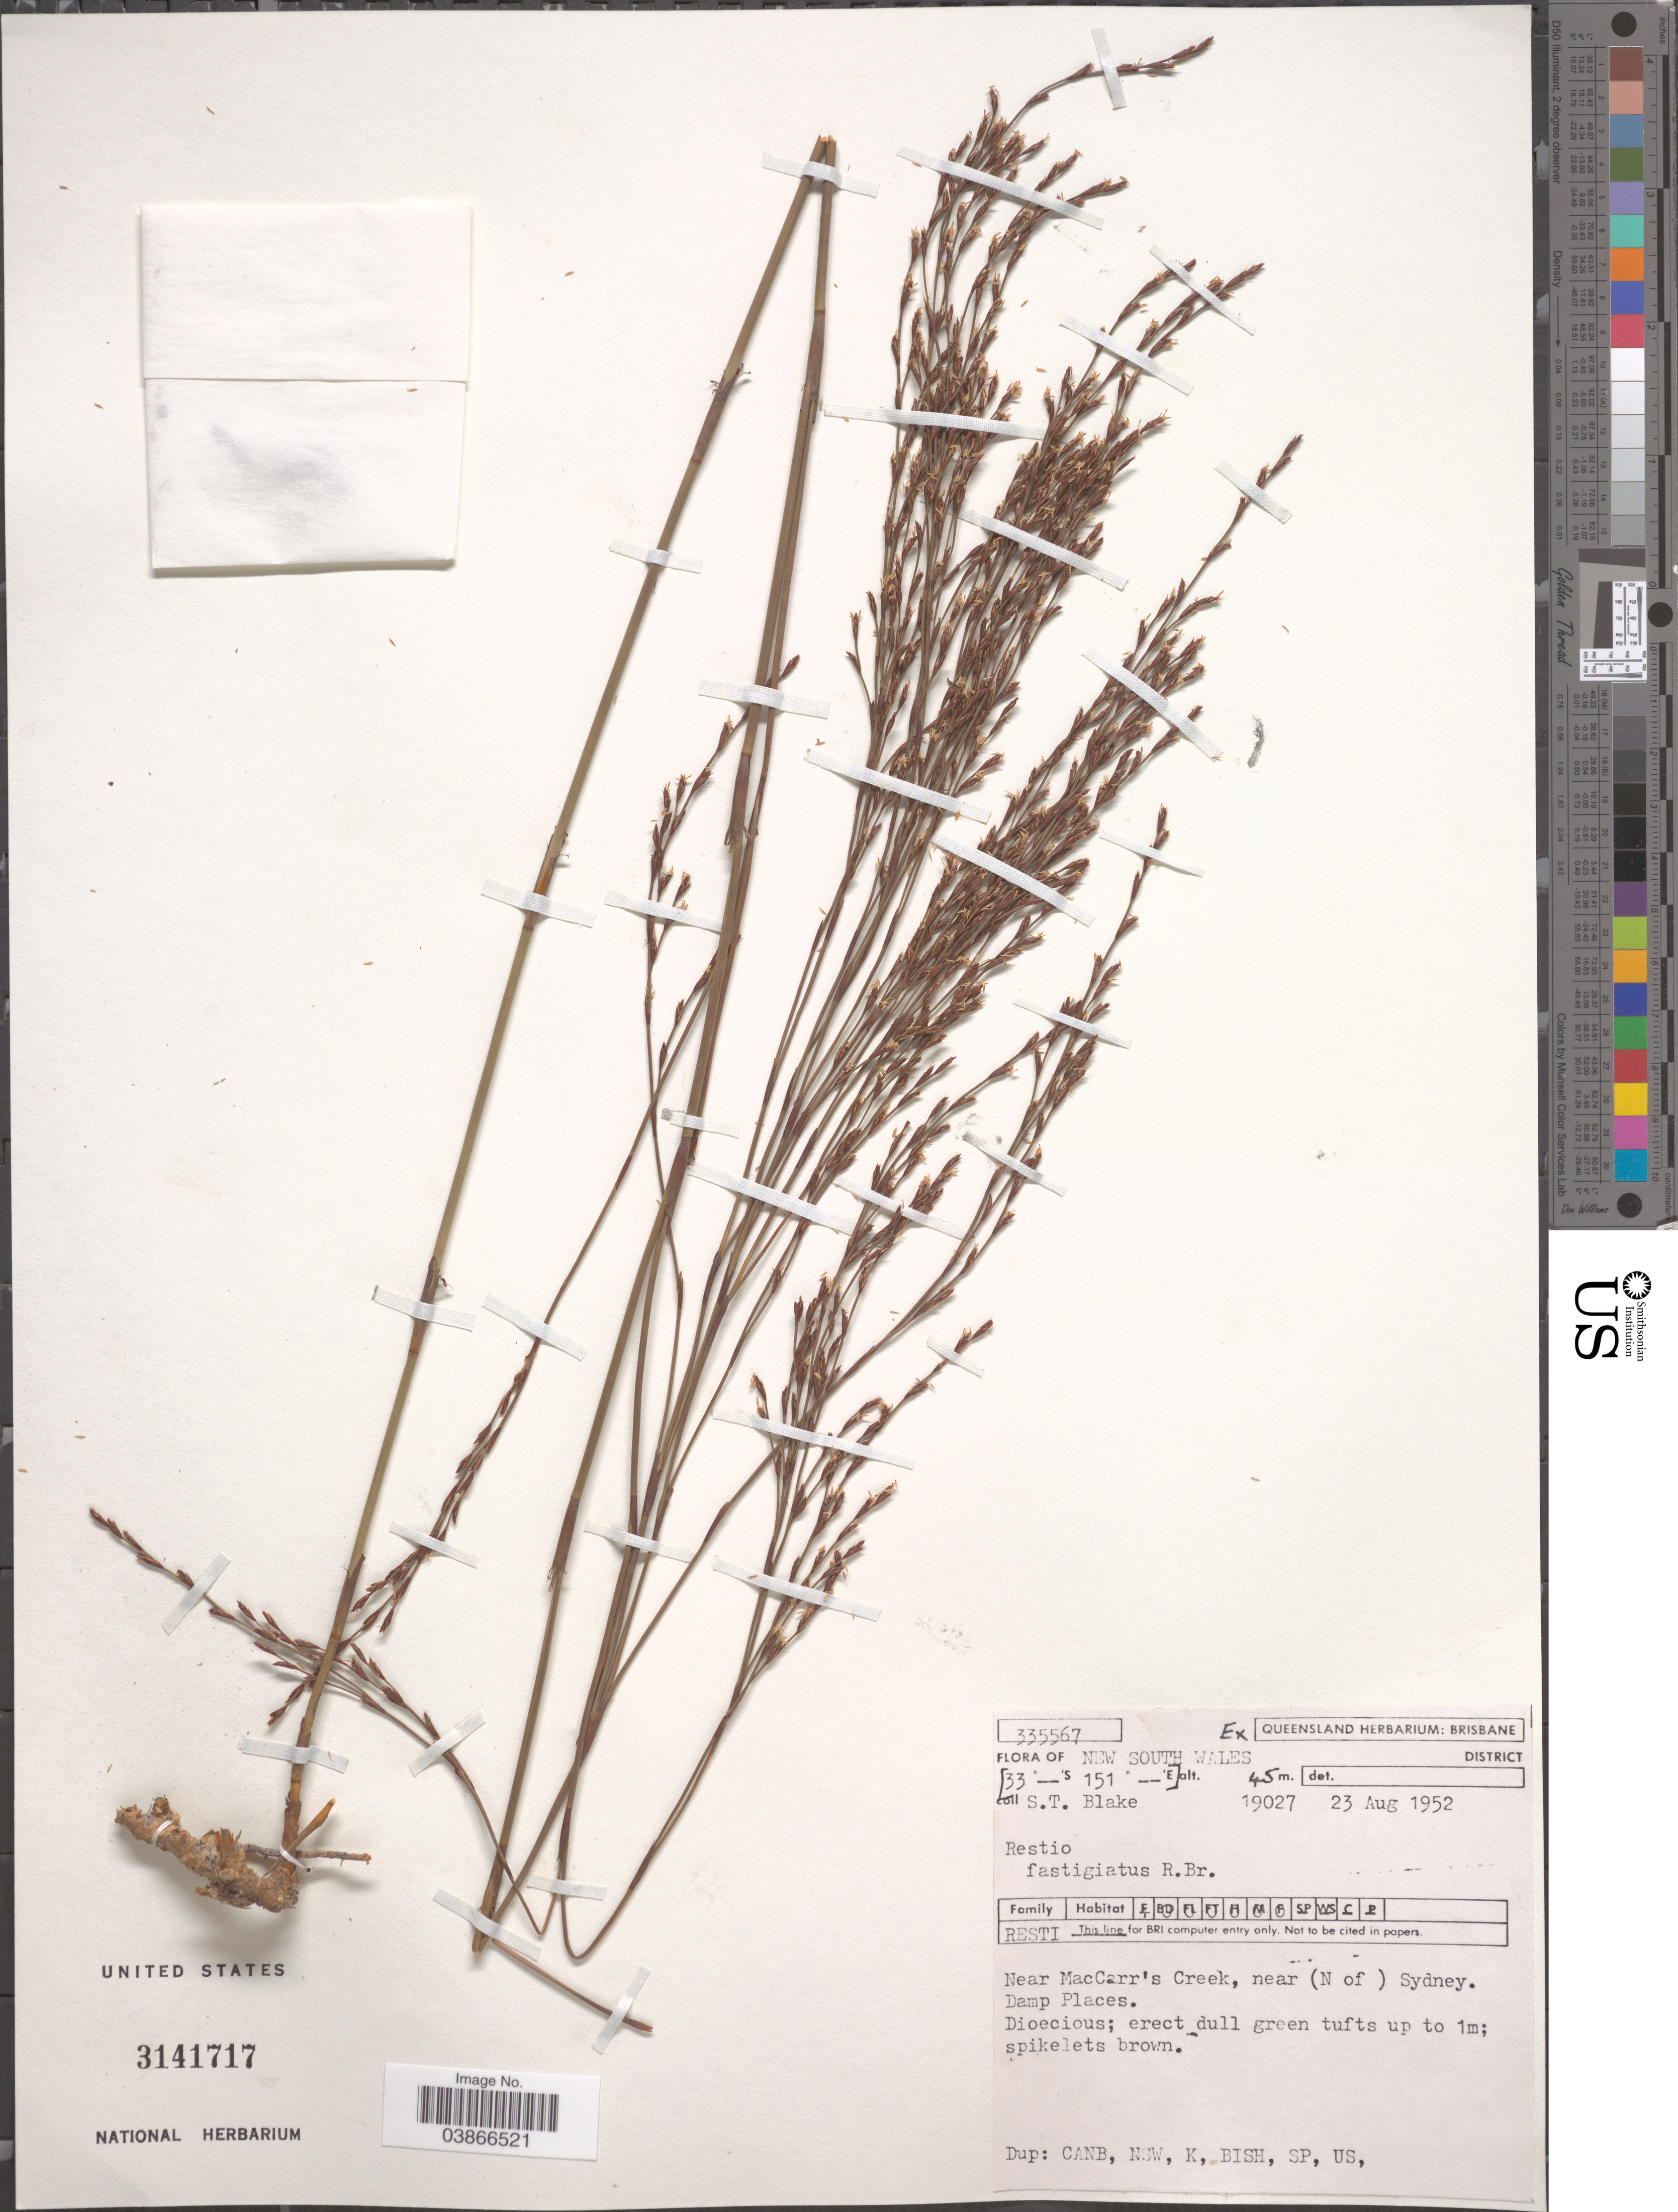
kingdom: Plantae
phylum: Tracheophyta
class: Liliopsida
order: Poales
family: Restionaceae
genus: Chordifex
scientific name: Chordifex fastigiatus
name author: (R. Br.) B.G. Briggs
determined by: Strong, Mark T., (BOT), Smithsonian Institution - National Museum of Natural History (UNITED STATES)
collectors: S. T. Blake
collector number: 19027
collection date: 1952-08-23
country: Australia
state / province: New South Wales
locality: Near MacCarr's Creek, near (N of) Sydney.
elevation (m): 45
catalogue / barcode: US 3141717